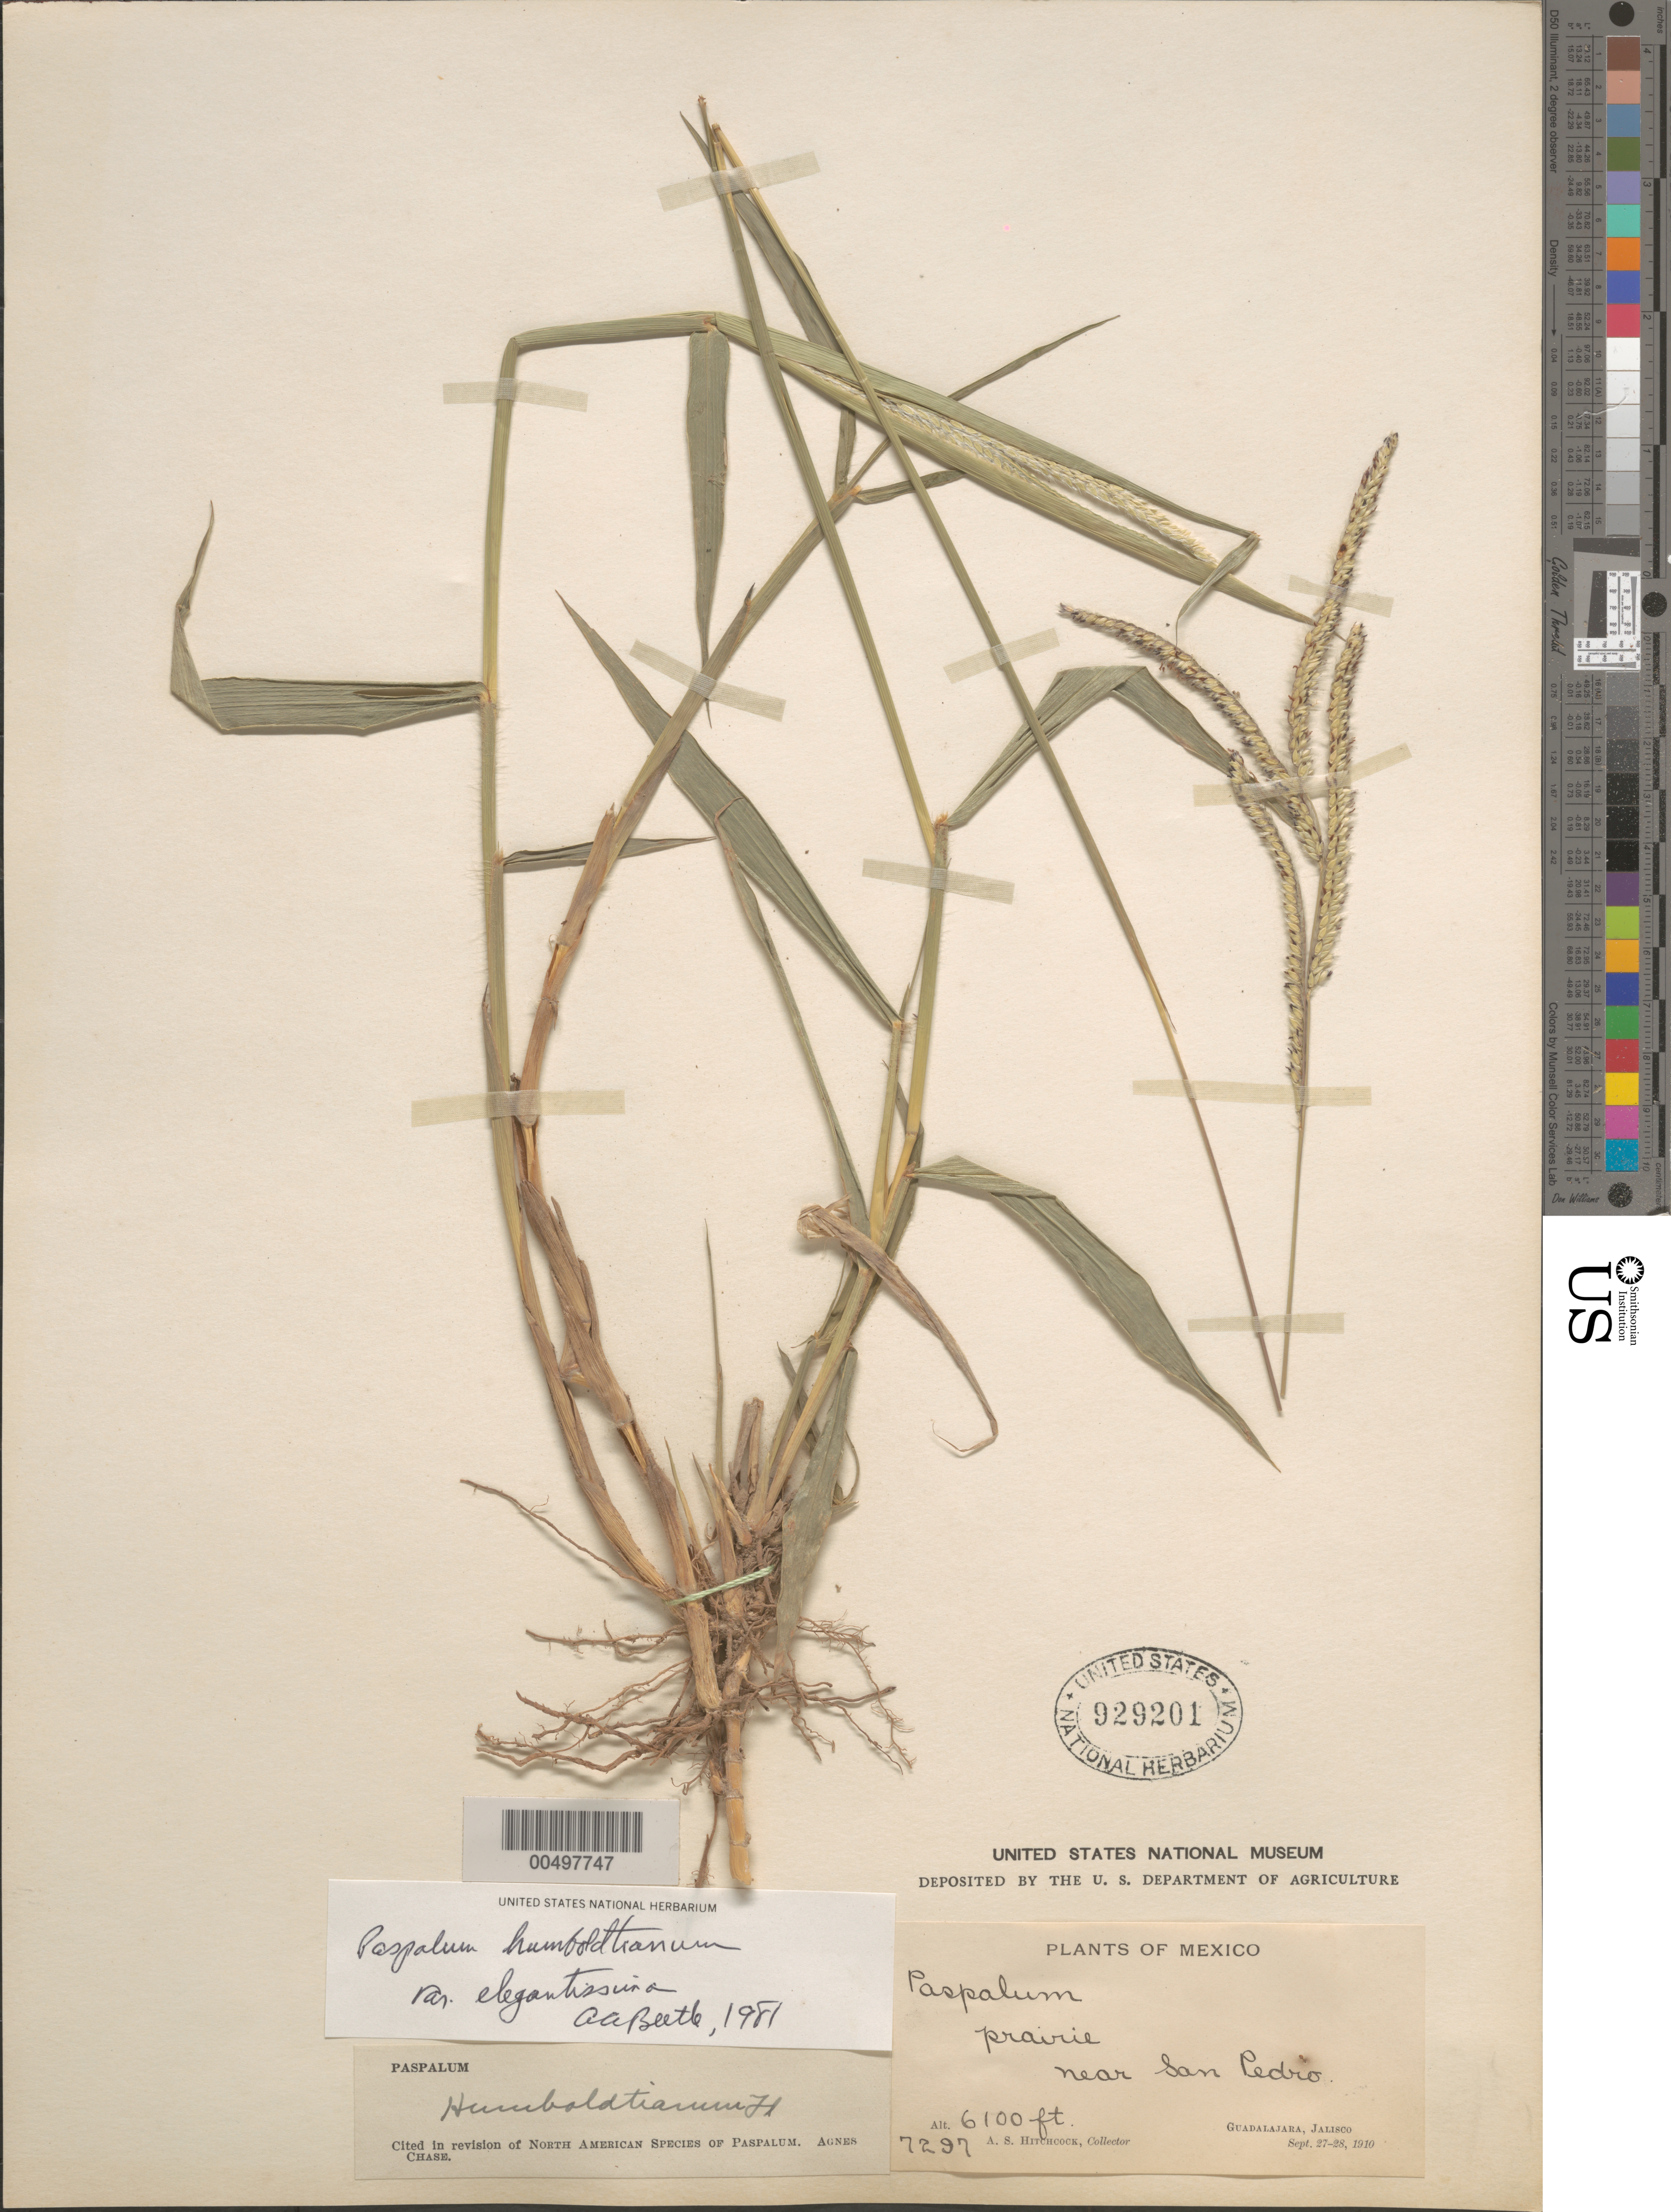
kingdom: Plantae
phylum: Tracheophyta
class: Liliopsida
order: Poales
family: Poaceae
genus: Paspalum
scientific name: Paspalum humboldtianum var. elegantissima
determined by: Beetle, Alan A.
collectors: A. S. Hitchcock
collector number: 7297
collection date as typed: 27 Sep 1910 to 28 Sep 1910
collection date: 1910-09-27/1910-09-28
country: Mexico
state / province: Jalisco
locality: Near San Pedro, Guadalajara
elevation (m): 1859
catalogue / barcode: US 929201